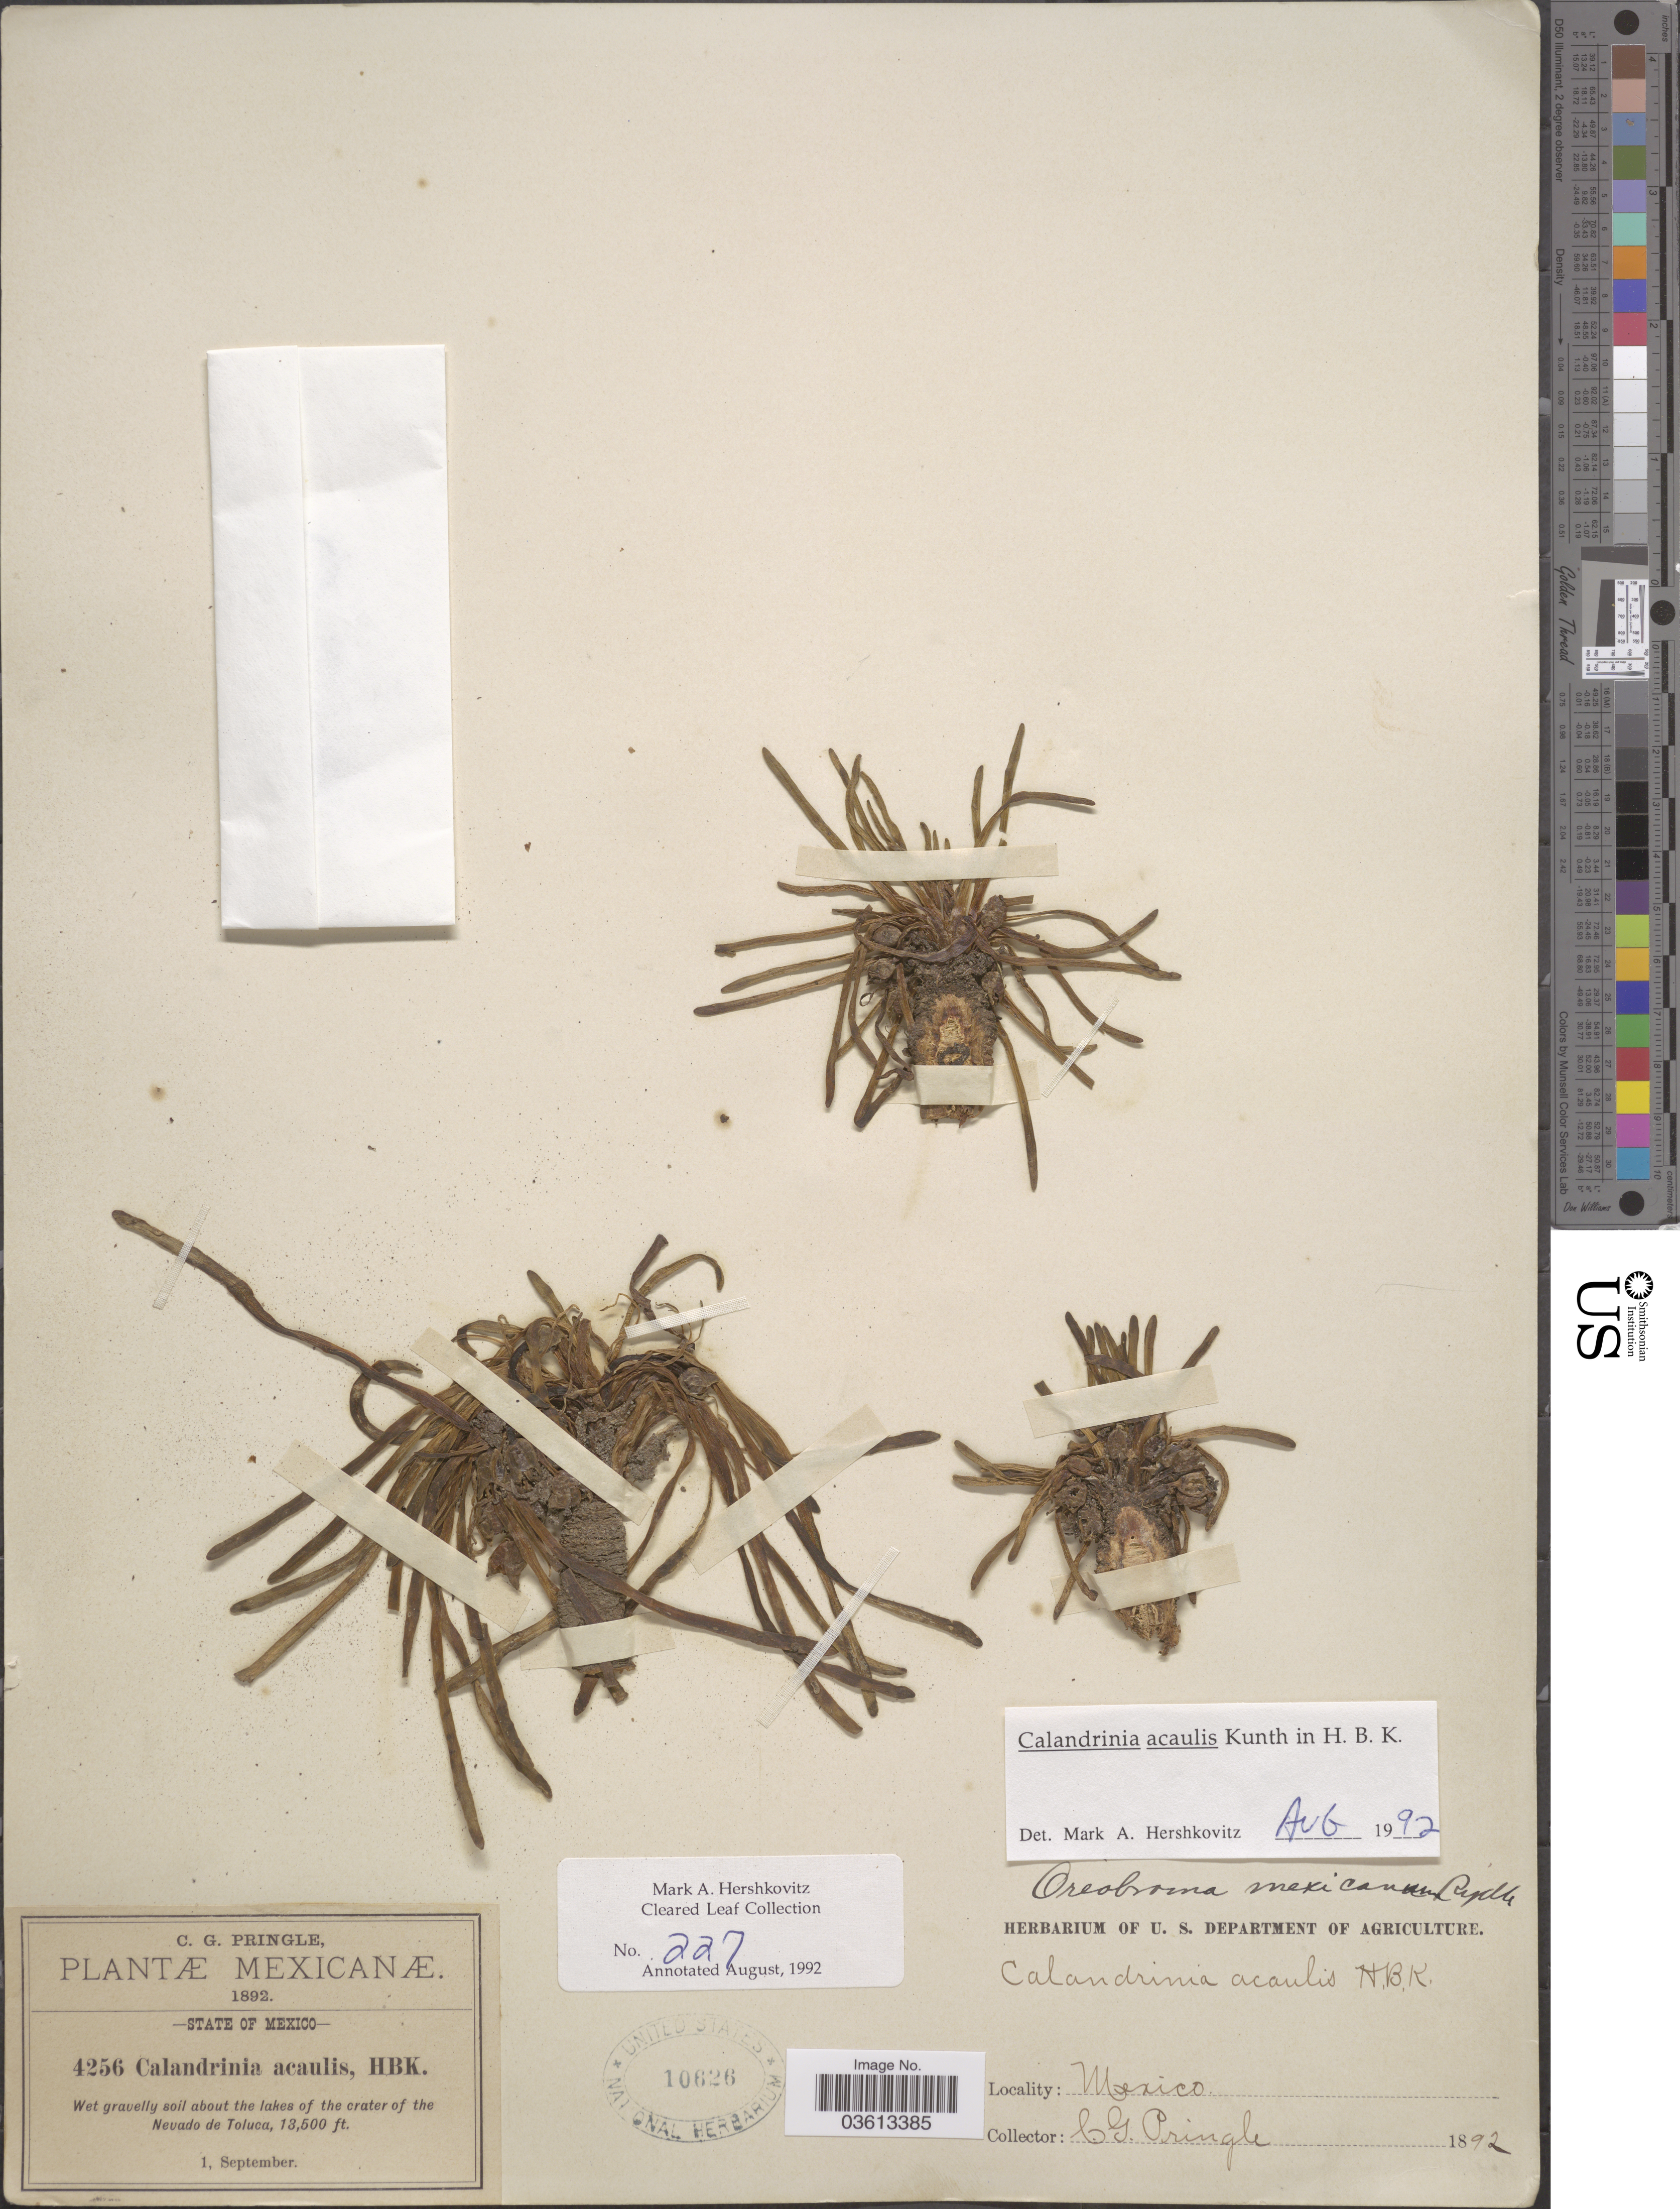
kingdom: Plantae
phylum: Tracheophyta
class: Magnoliopsida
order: Caryophyllales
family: Montiaceae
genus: Calandrinia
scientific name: Calandrinia acaulis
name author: Kunth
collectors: C. G. Pringle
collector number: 4256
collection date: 1892-09-01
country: Mexico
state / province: México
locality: Wet gravelly soil about the lakes of the crater of the Nevado de Toluca.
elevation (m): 4115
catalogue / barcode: US 10626